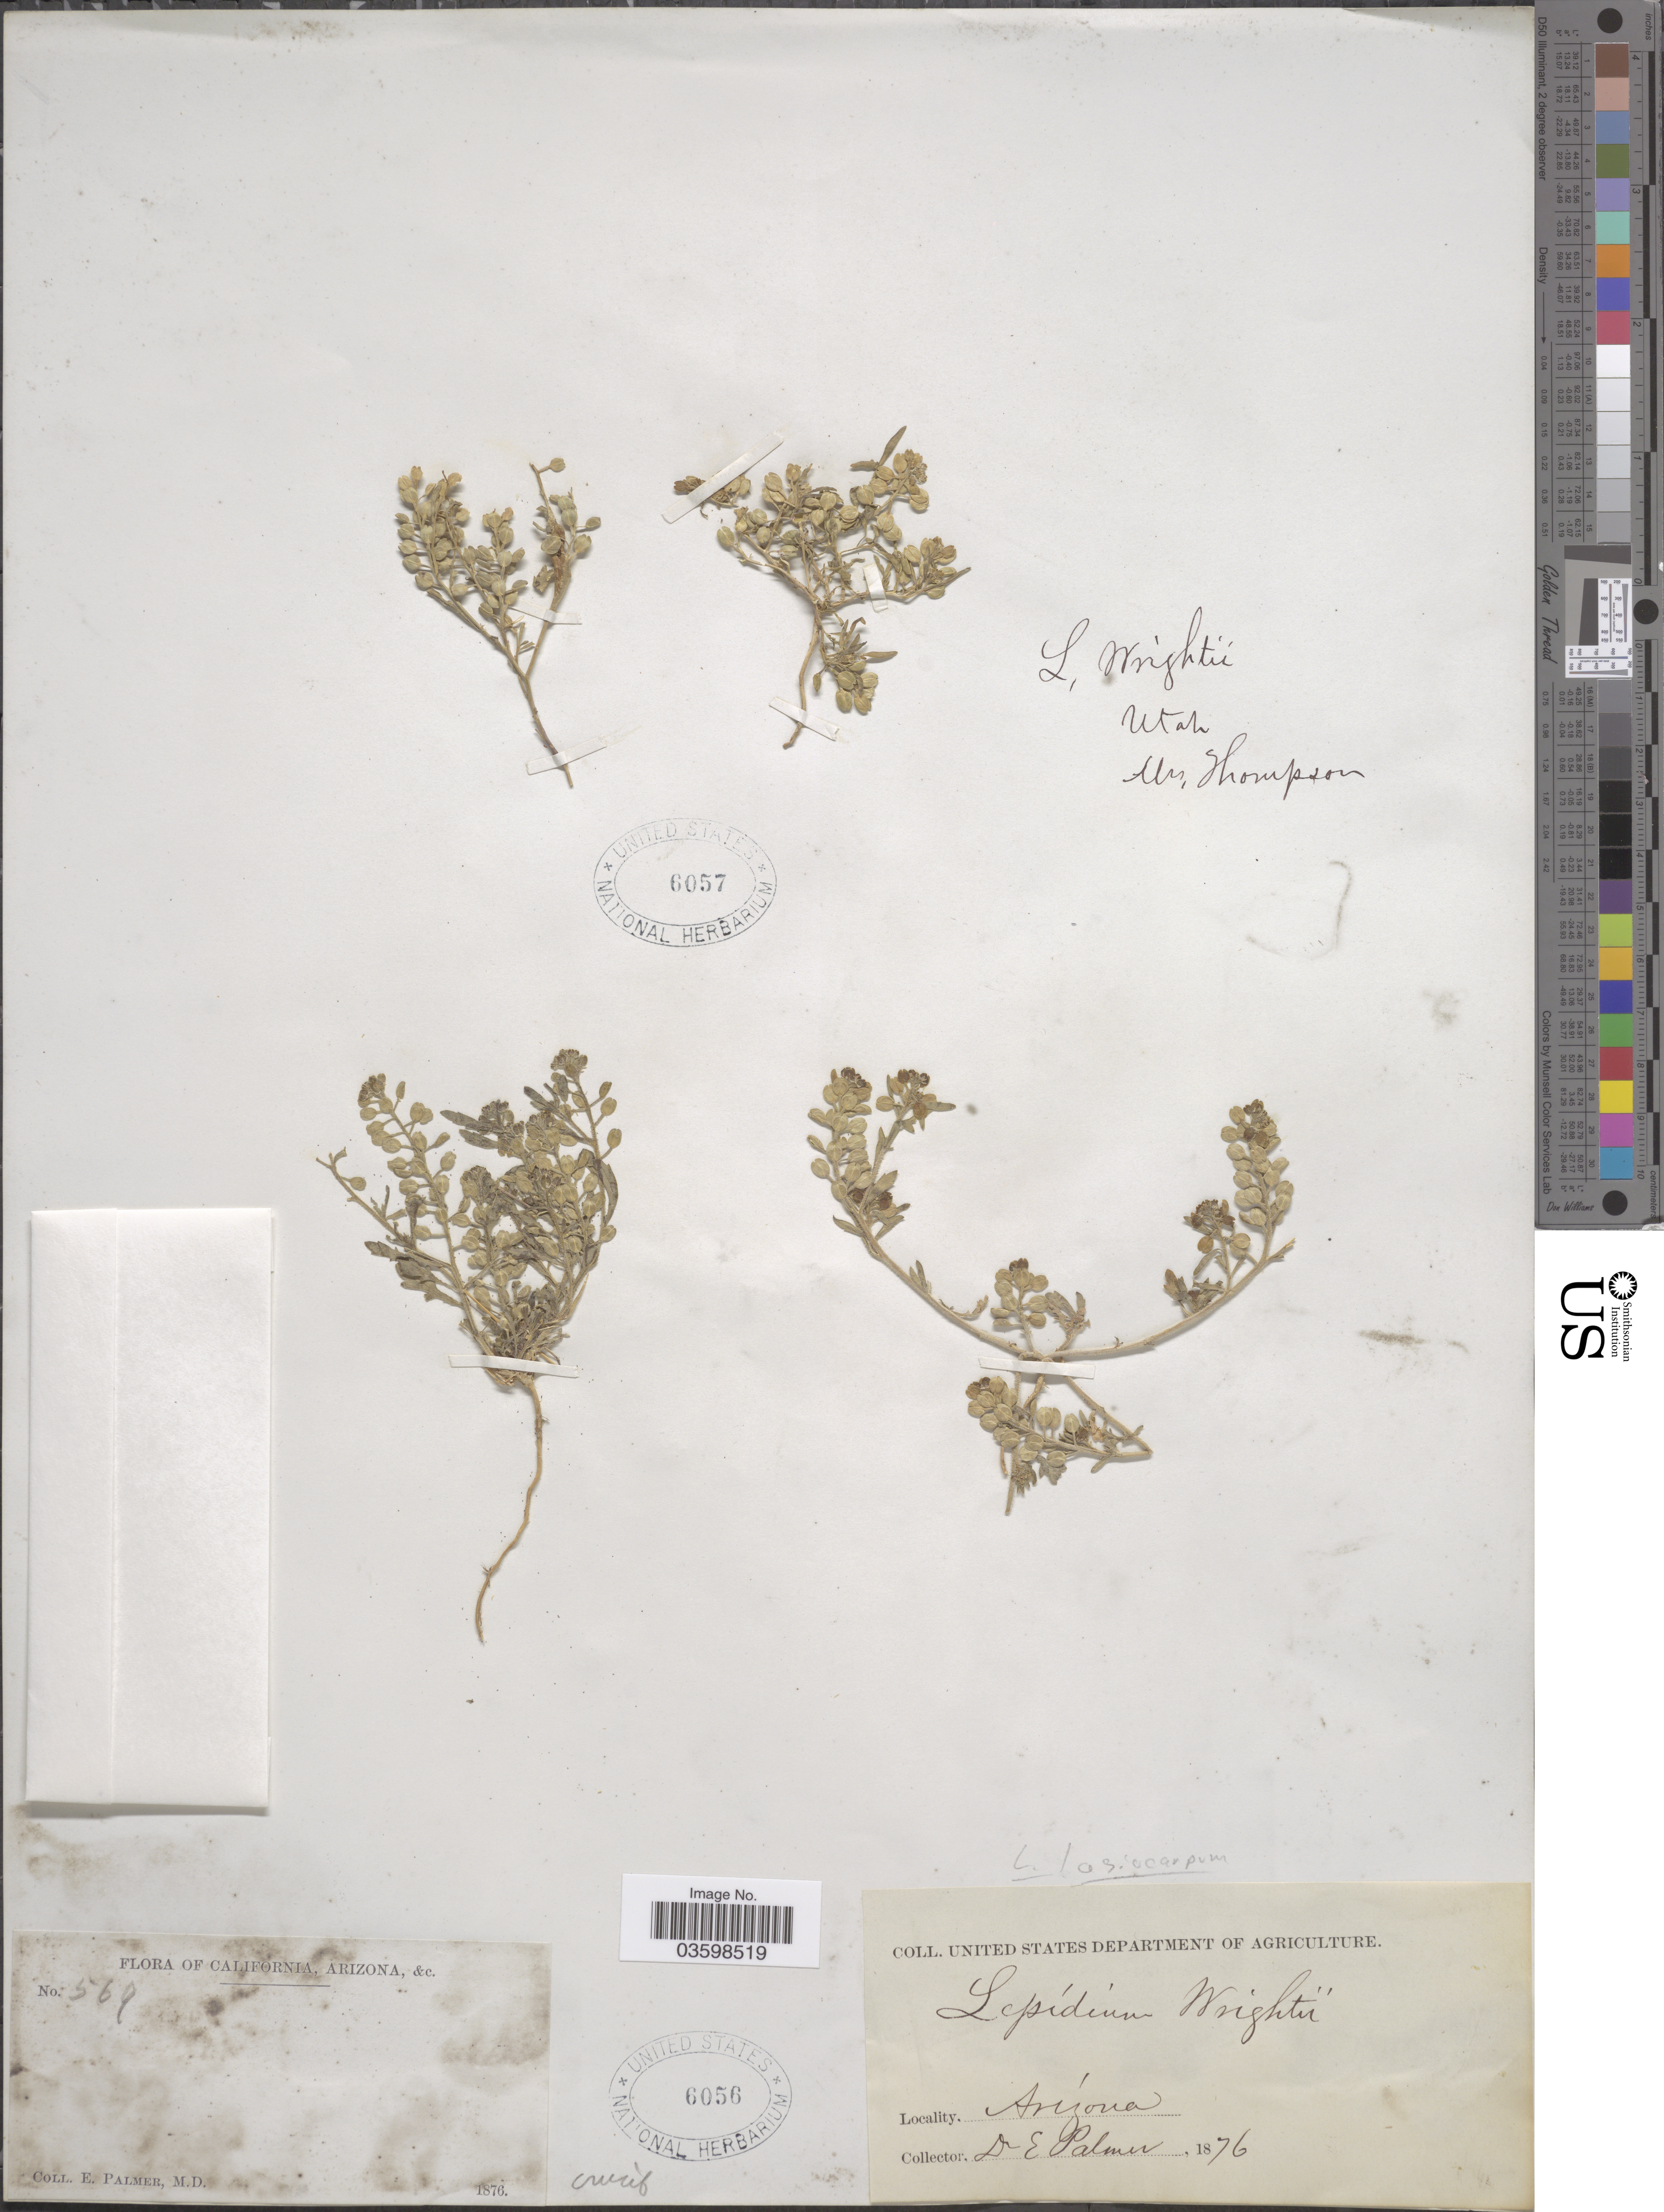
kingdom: Plantae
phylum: Tracheophyta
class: Magnoliopsida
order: Brassicales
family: Brassicaceae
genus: Lepidium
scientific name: Lepidium lasiocarpum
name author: Nutt.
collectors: E. Palmer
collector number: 569*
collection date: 1876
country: United States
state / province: Arizona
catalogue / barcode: US 6056